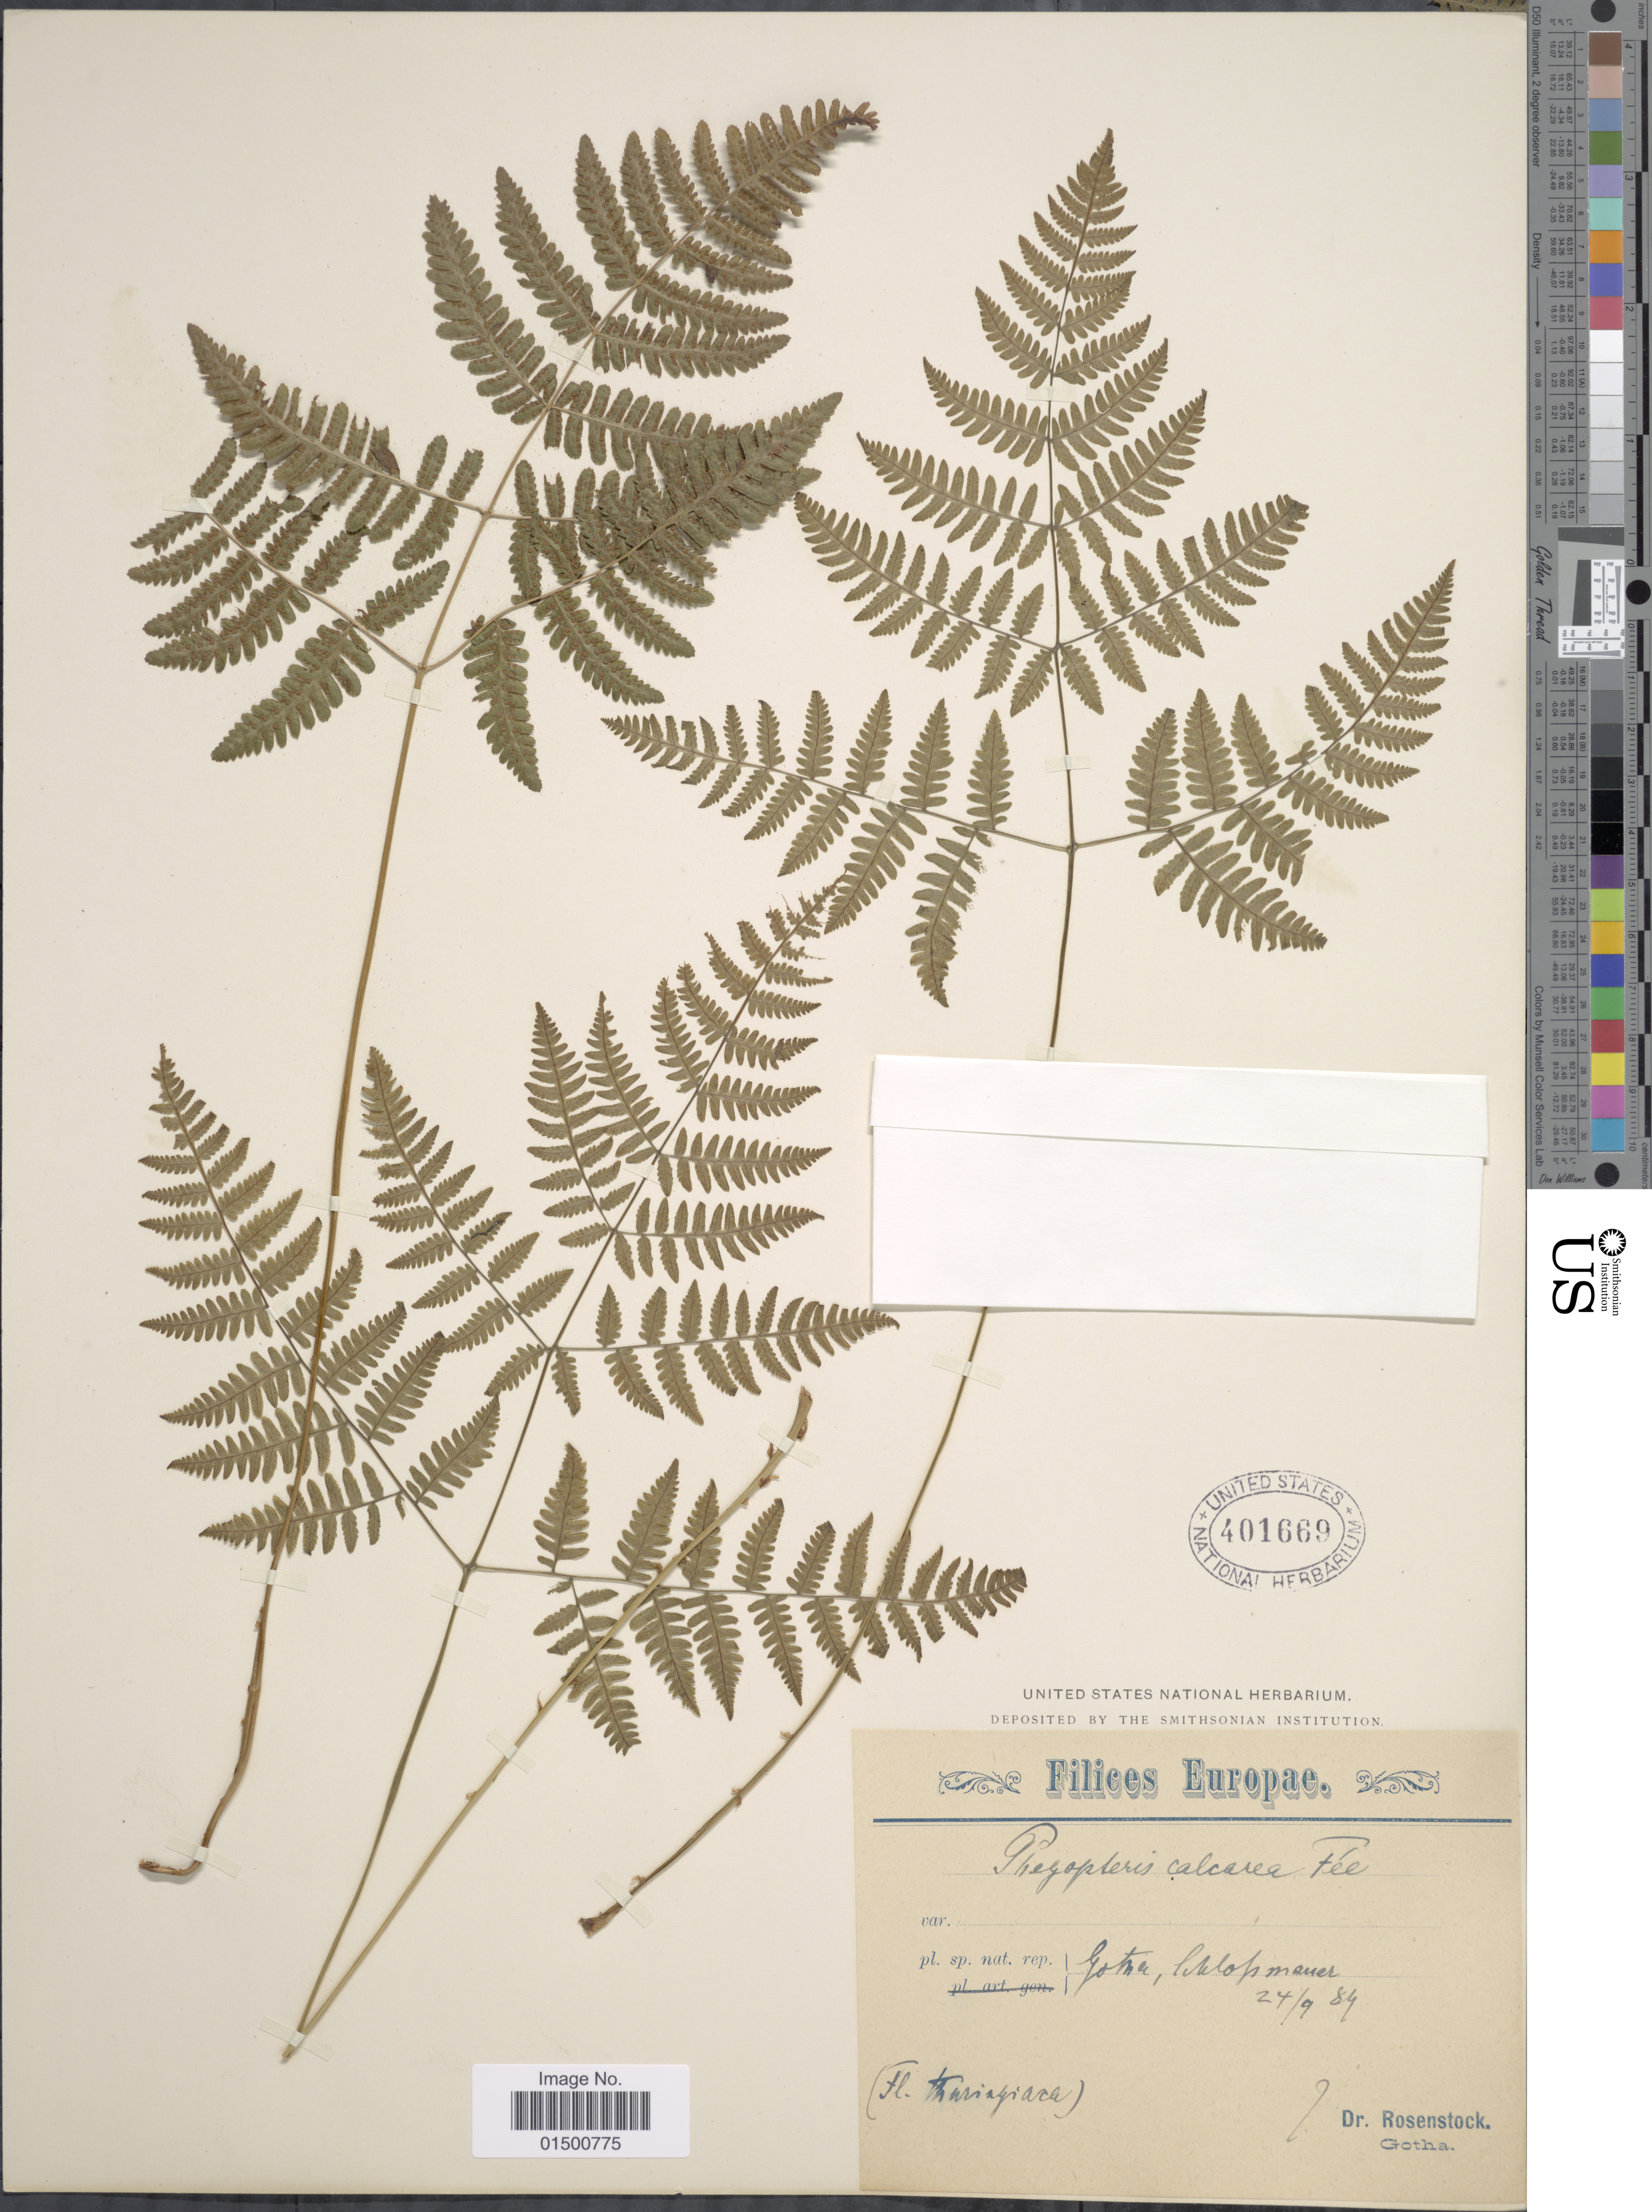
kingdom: Plantae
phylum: Tracheophyta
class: Polypodiopsida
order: Polypodiales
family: Cystopteridaceae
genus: Gymnocarpium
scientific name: Gymnocarpium robertianum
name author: (Hoffm.) Newman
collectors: -- Rosenstock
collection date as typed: Transcribed d/m/y: 24/9/89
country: Germany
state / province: Thuringia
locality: Gotha, Luklopmones [interpreted]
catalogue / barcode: US 401669